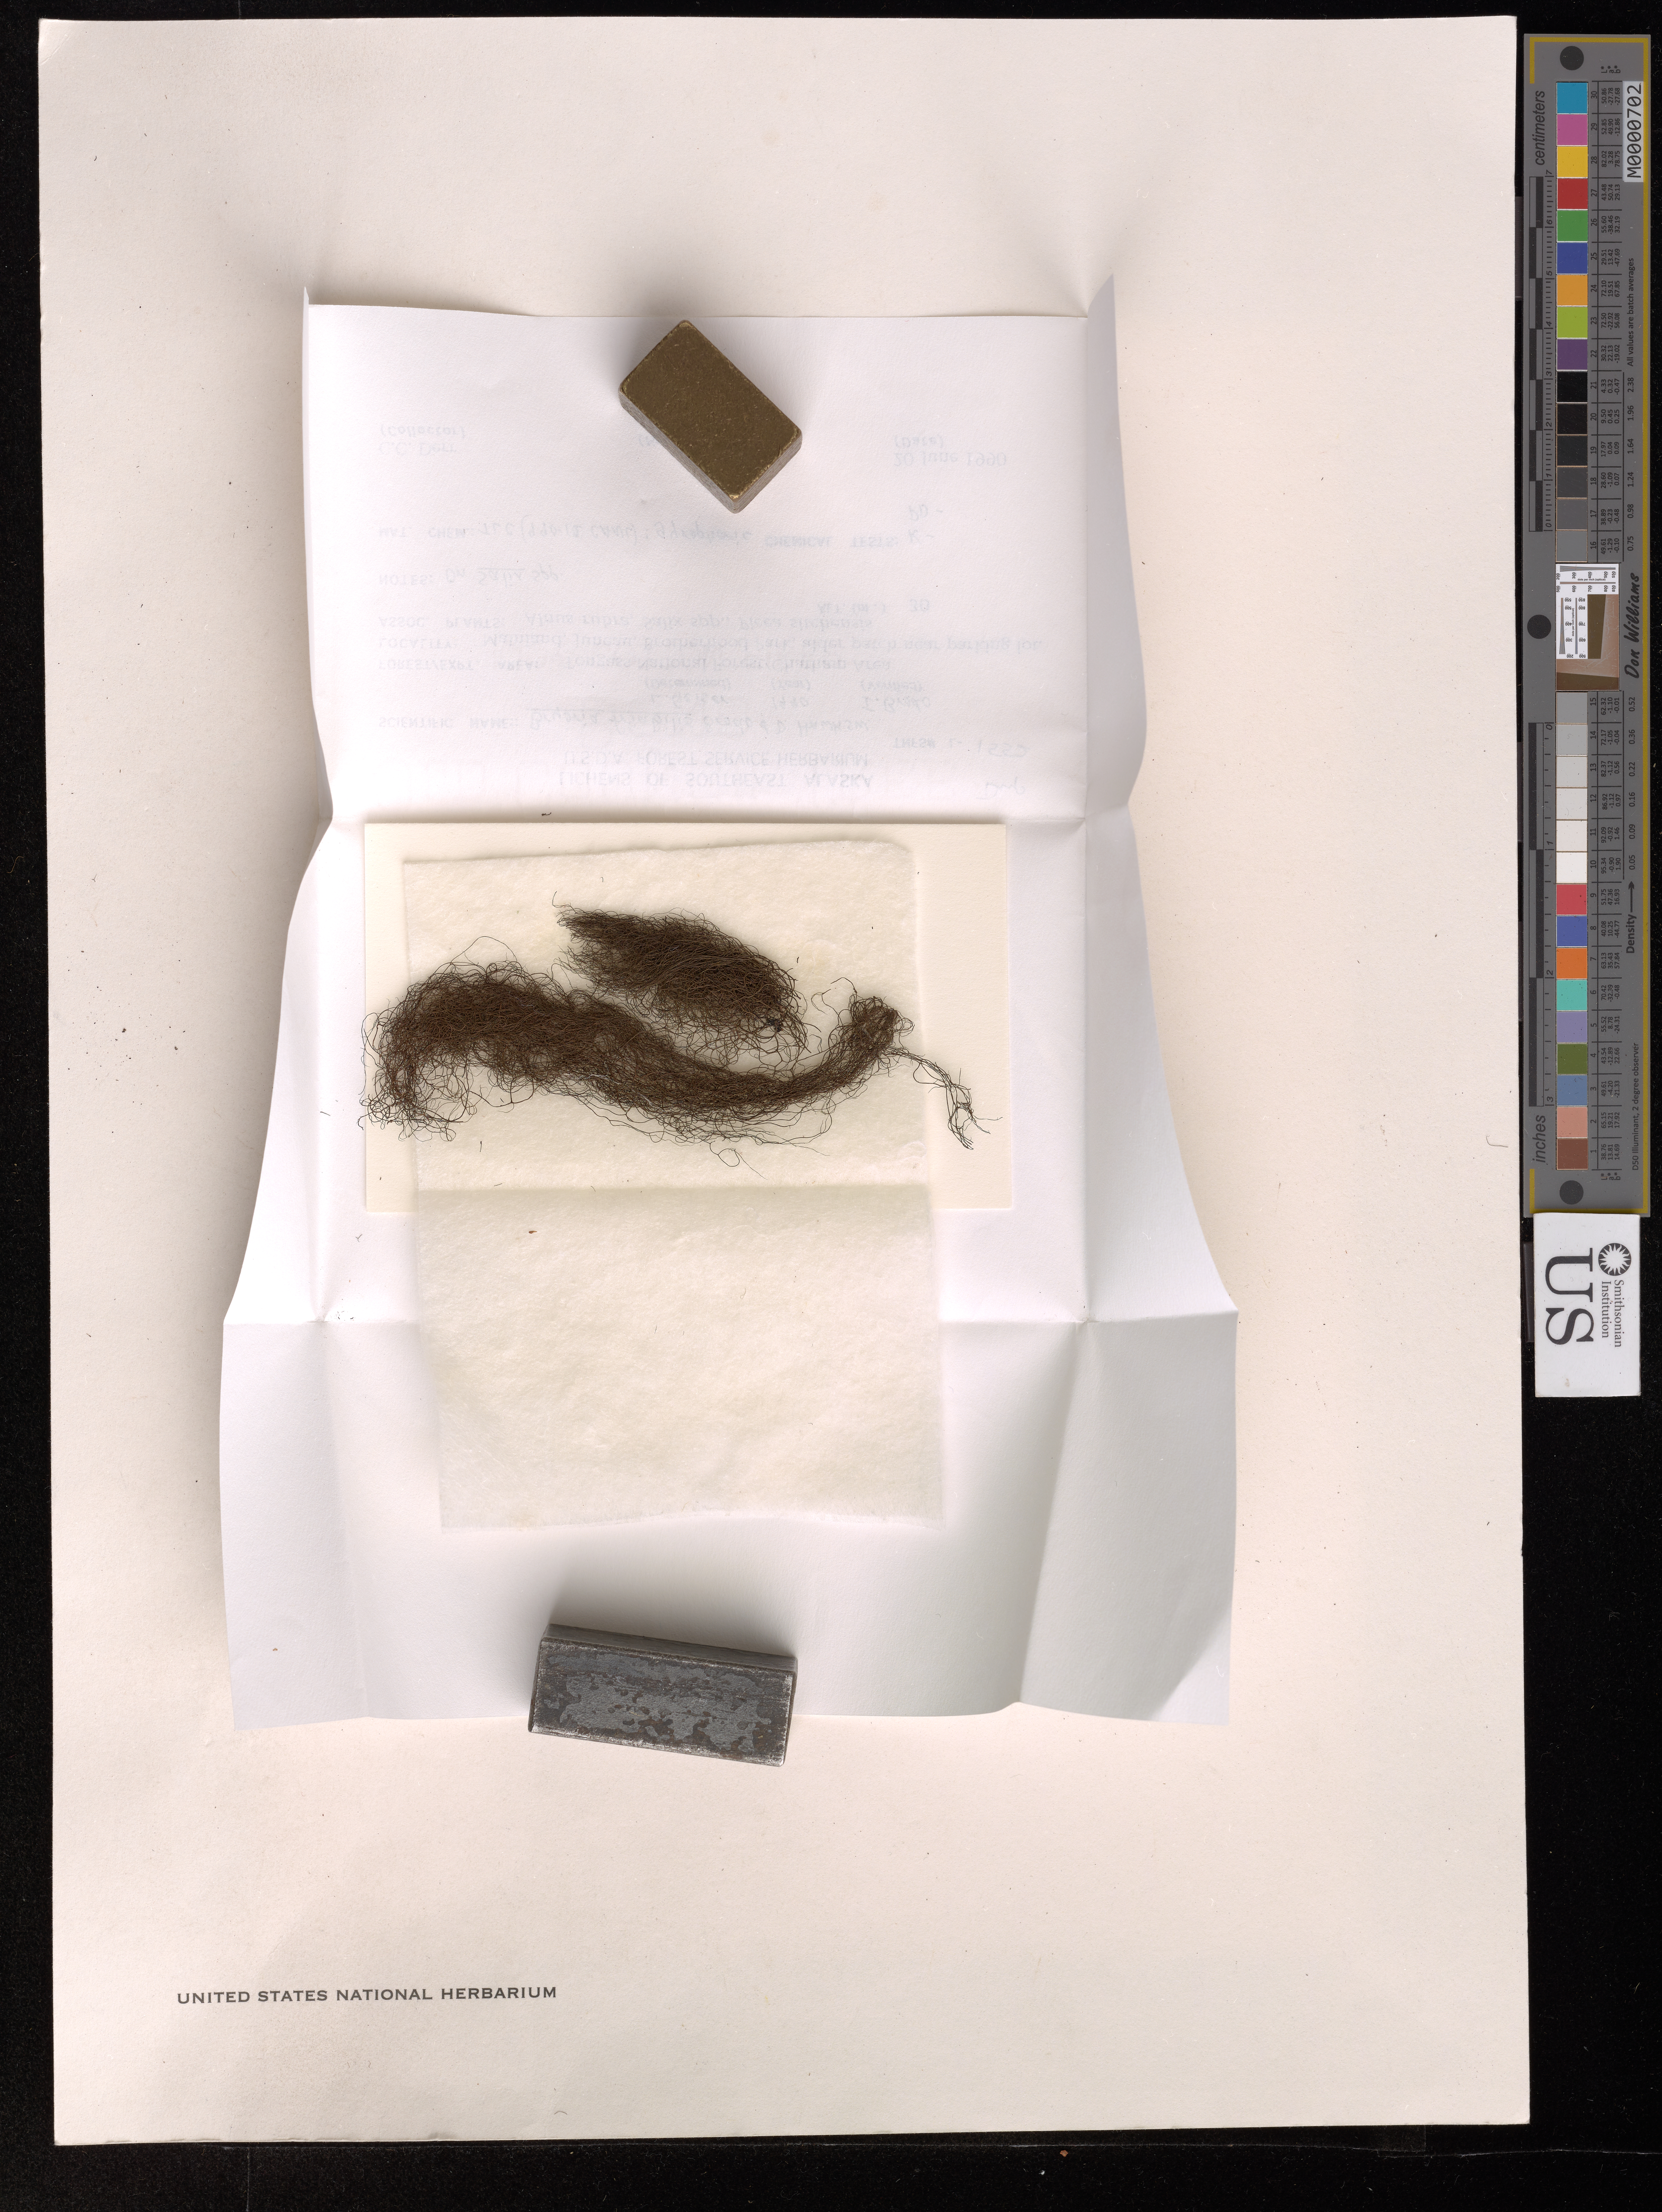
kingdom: Fungi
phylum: Ascomycota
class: Lecanoromycetes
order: Lecanorales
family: Parmeliaceae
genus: Bryoria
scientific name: Bryoria pseudofuscescens var. friabilis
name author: (Brodo & D. Hawksw.) McCune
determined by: Geiser, L.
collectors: C. Derr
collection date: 1990-06-20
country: United States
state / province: Alaska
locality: Tongass National Forest; Chatham Area. Mainland, Juneau, Brotherhood Park, alder patch near parking lot.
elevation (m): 30